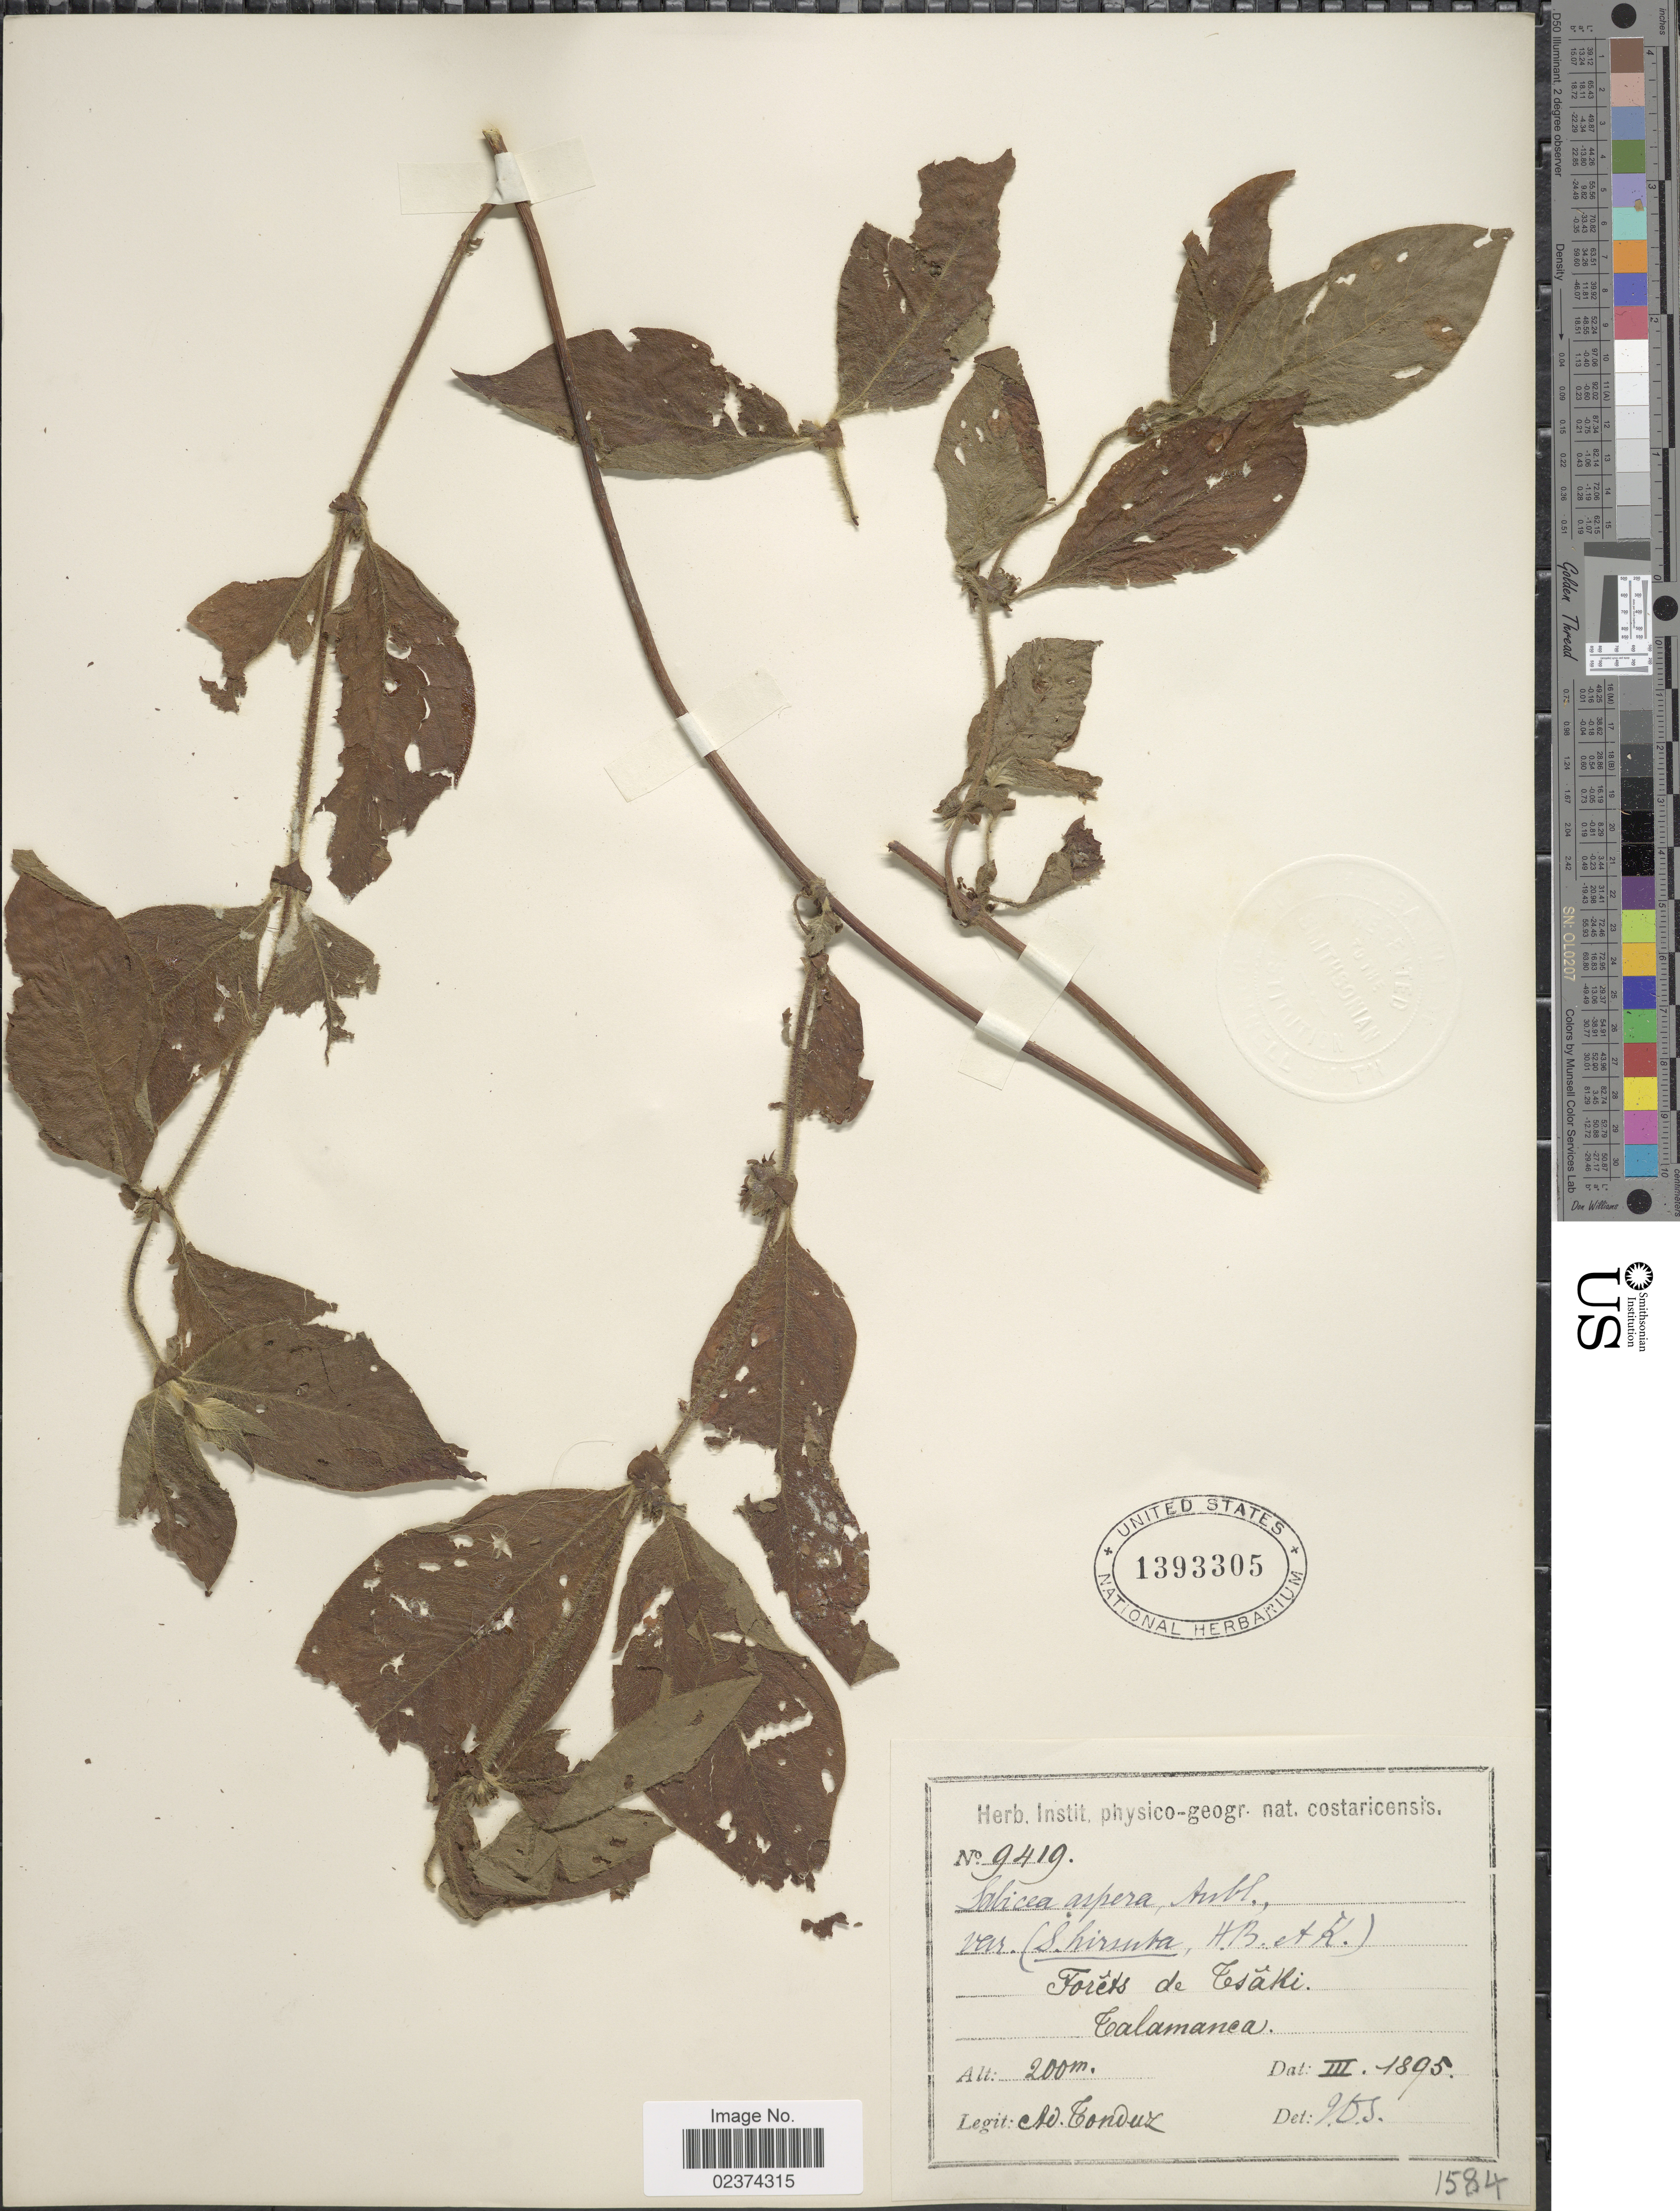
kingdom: Plantae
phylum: Tracheophyta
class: Magnoliopsida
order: Gentianales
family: Rubiaceae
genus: Sabicea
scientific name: Sabicea hirsuta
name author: Kunth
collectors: A. Tonduz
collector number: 9419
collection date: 1895-03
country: Costa Rica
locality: Forêts de Tsaki, Talamanca.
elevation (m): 200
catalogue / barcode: US 1393305